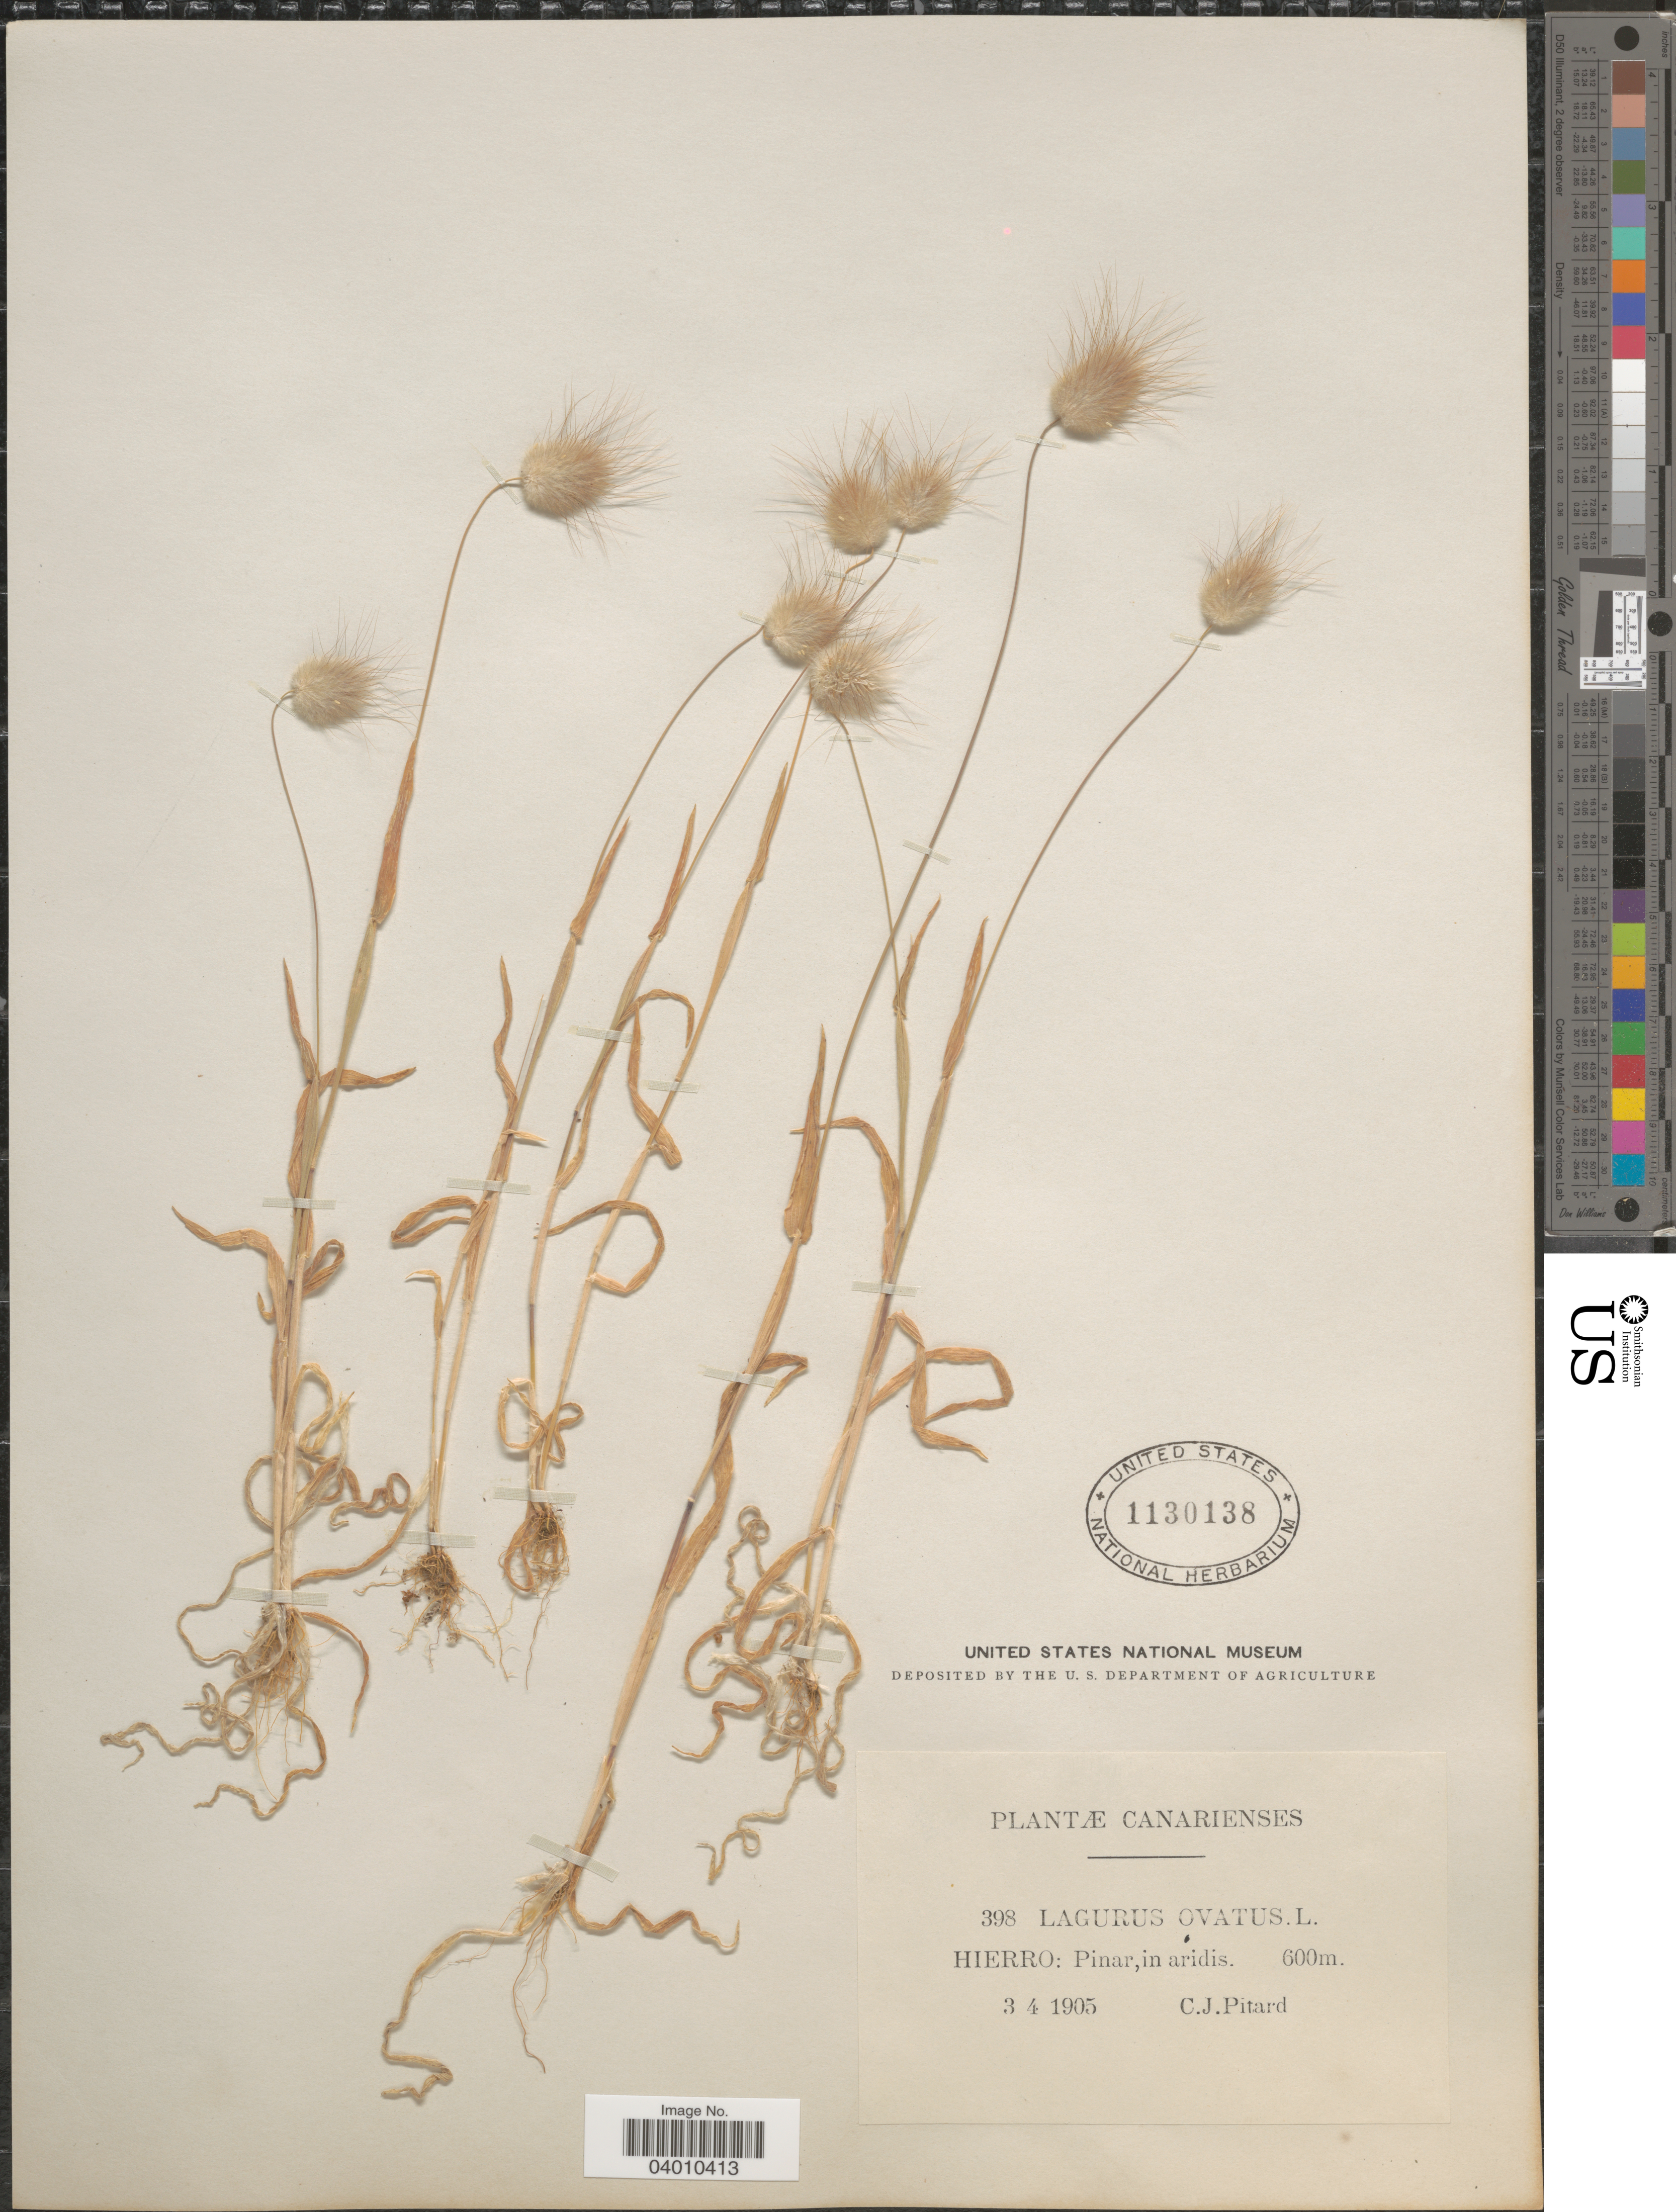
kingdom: Plantae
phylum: Tracheophyta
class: Liliopsida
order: Poales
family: Poaceae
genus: Lagurus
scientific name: Lagurus ovatus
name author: L.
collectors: C. Pitard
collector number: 398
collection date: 1905-04-03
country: Spain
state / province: Canarias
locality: Canarienses. Hierro: Pinar, in aridis.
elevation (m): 600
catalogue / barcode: US 1130138